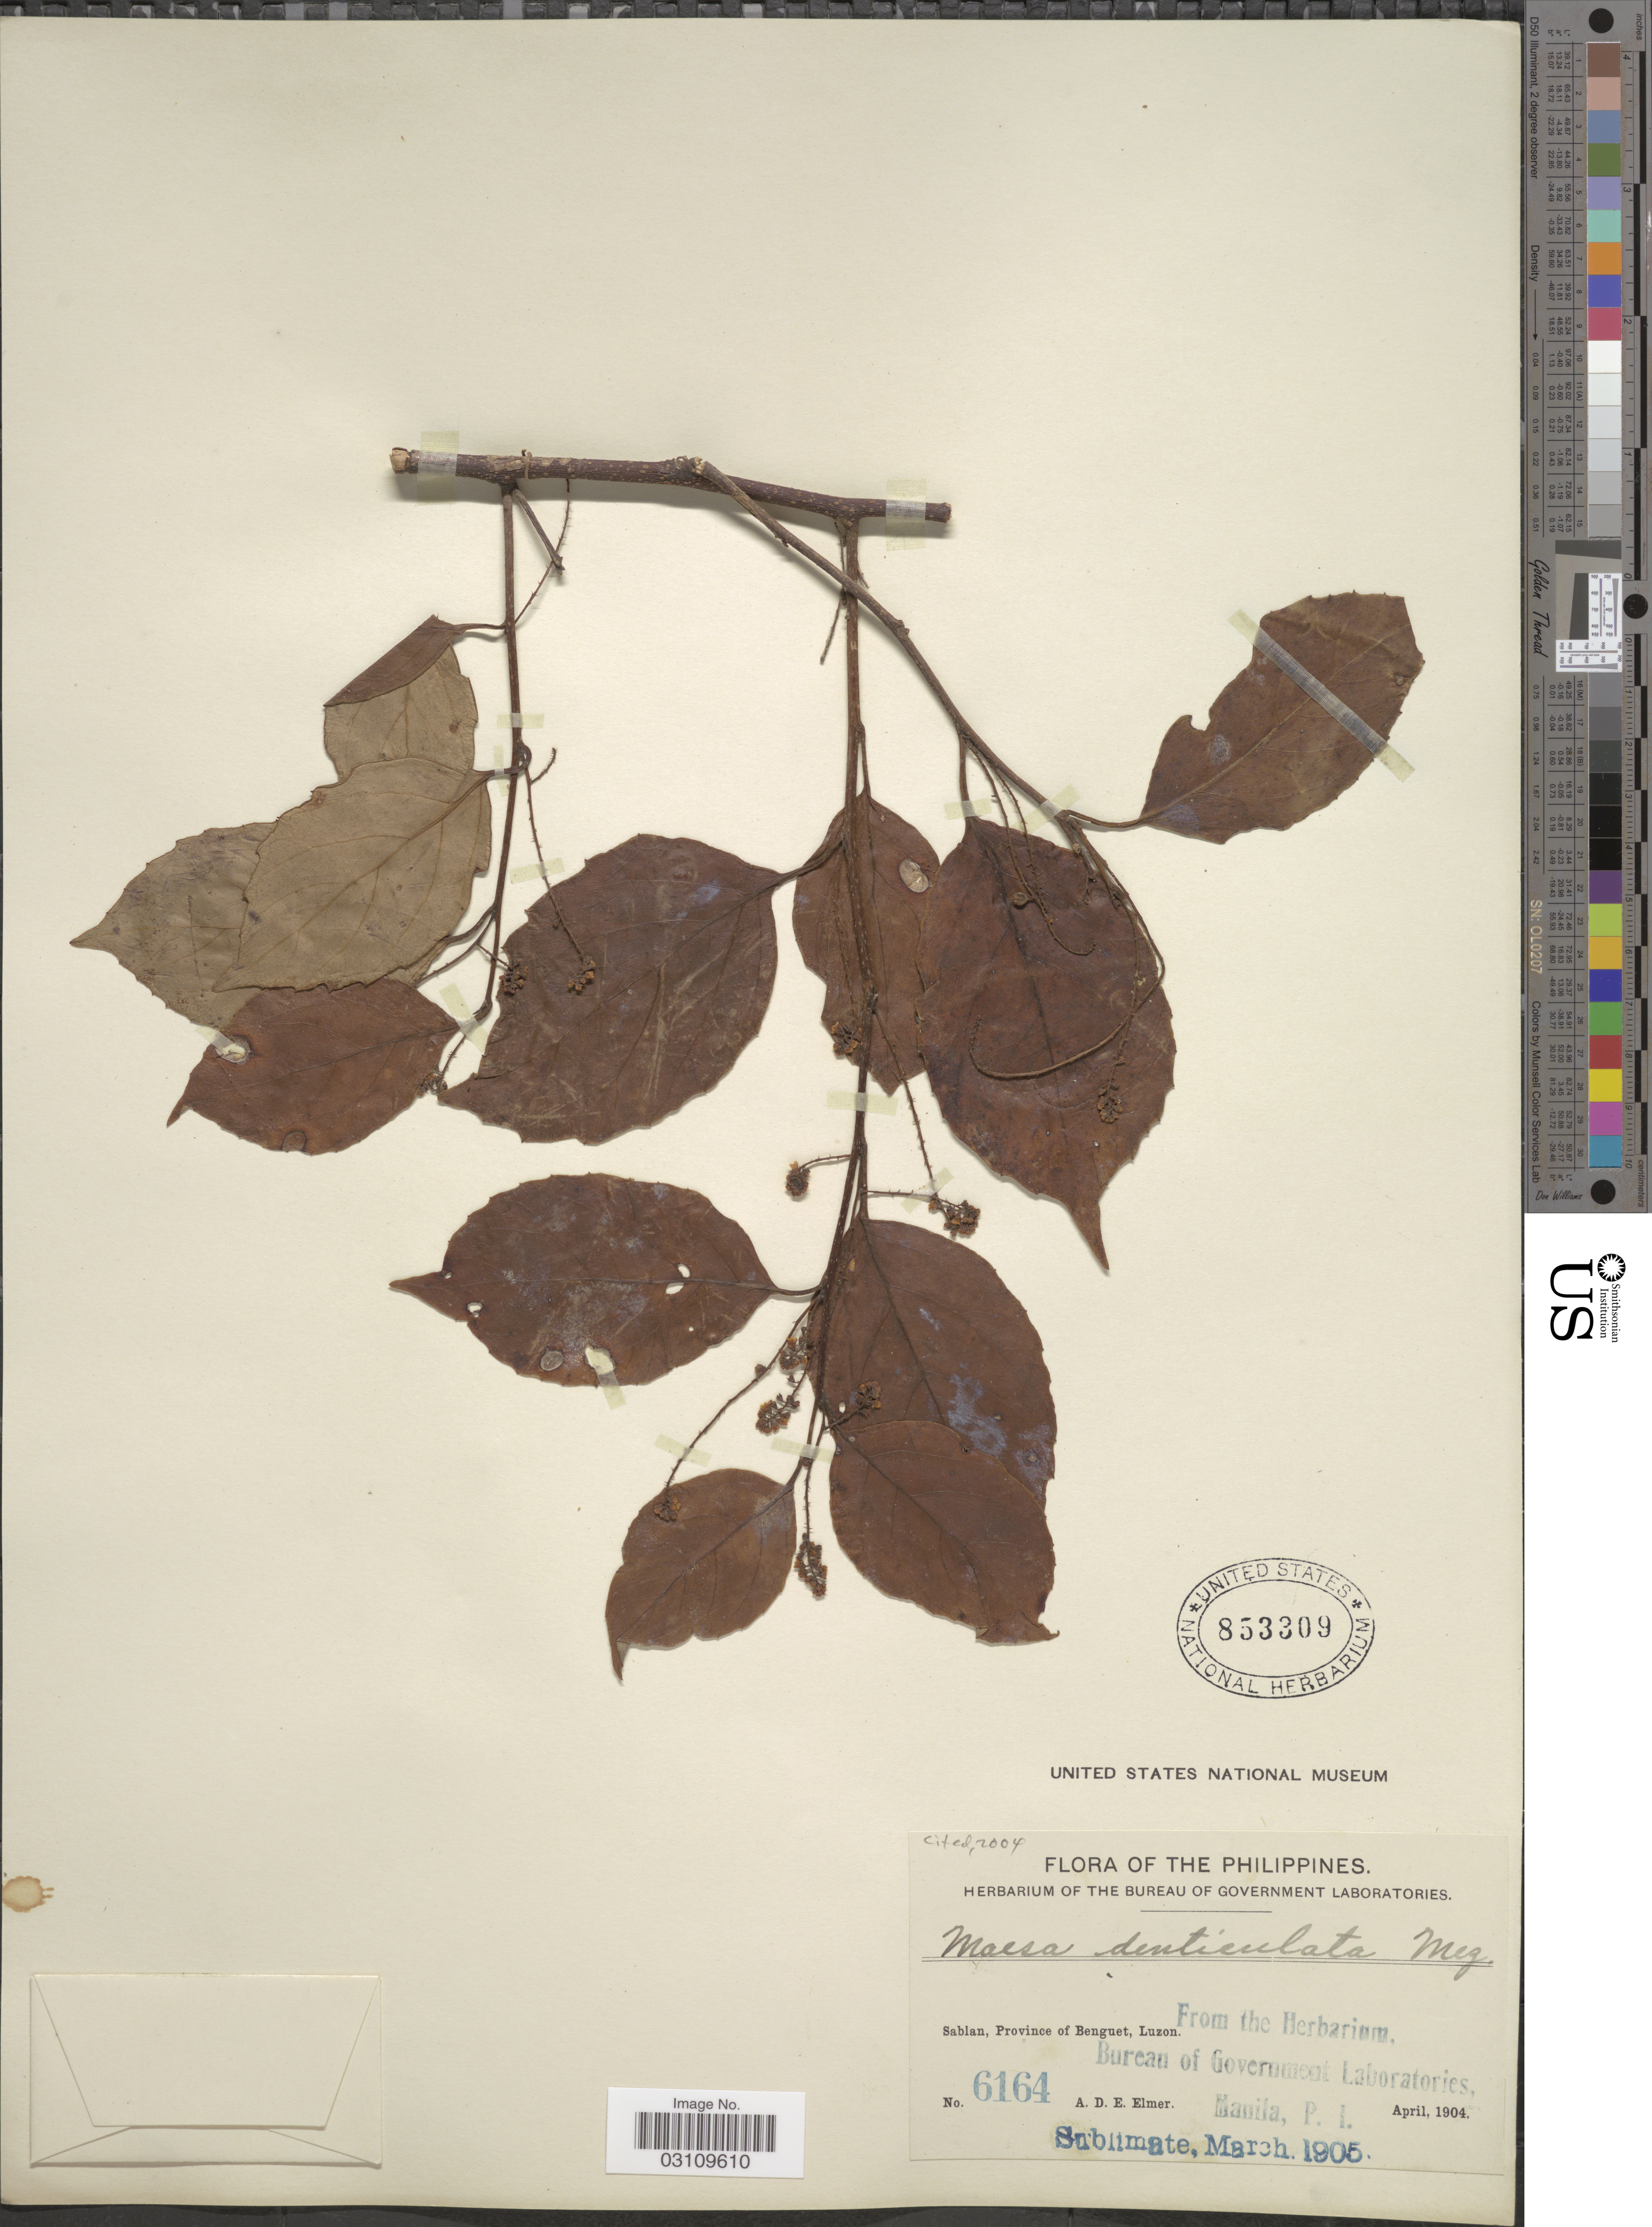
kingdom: Plantae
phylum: Tracheophyta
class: Magnoliopsida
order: Ericales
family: Primulaceae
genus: Maesa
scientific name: Maesa denticulata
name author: Mez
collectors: A. D. E. Elmer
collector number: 6164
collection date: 1904-04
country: Philippines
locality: Sablan, Province of Benguet, Luzon.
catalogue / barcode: US 853309